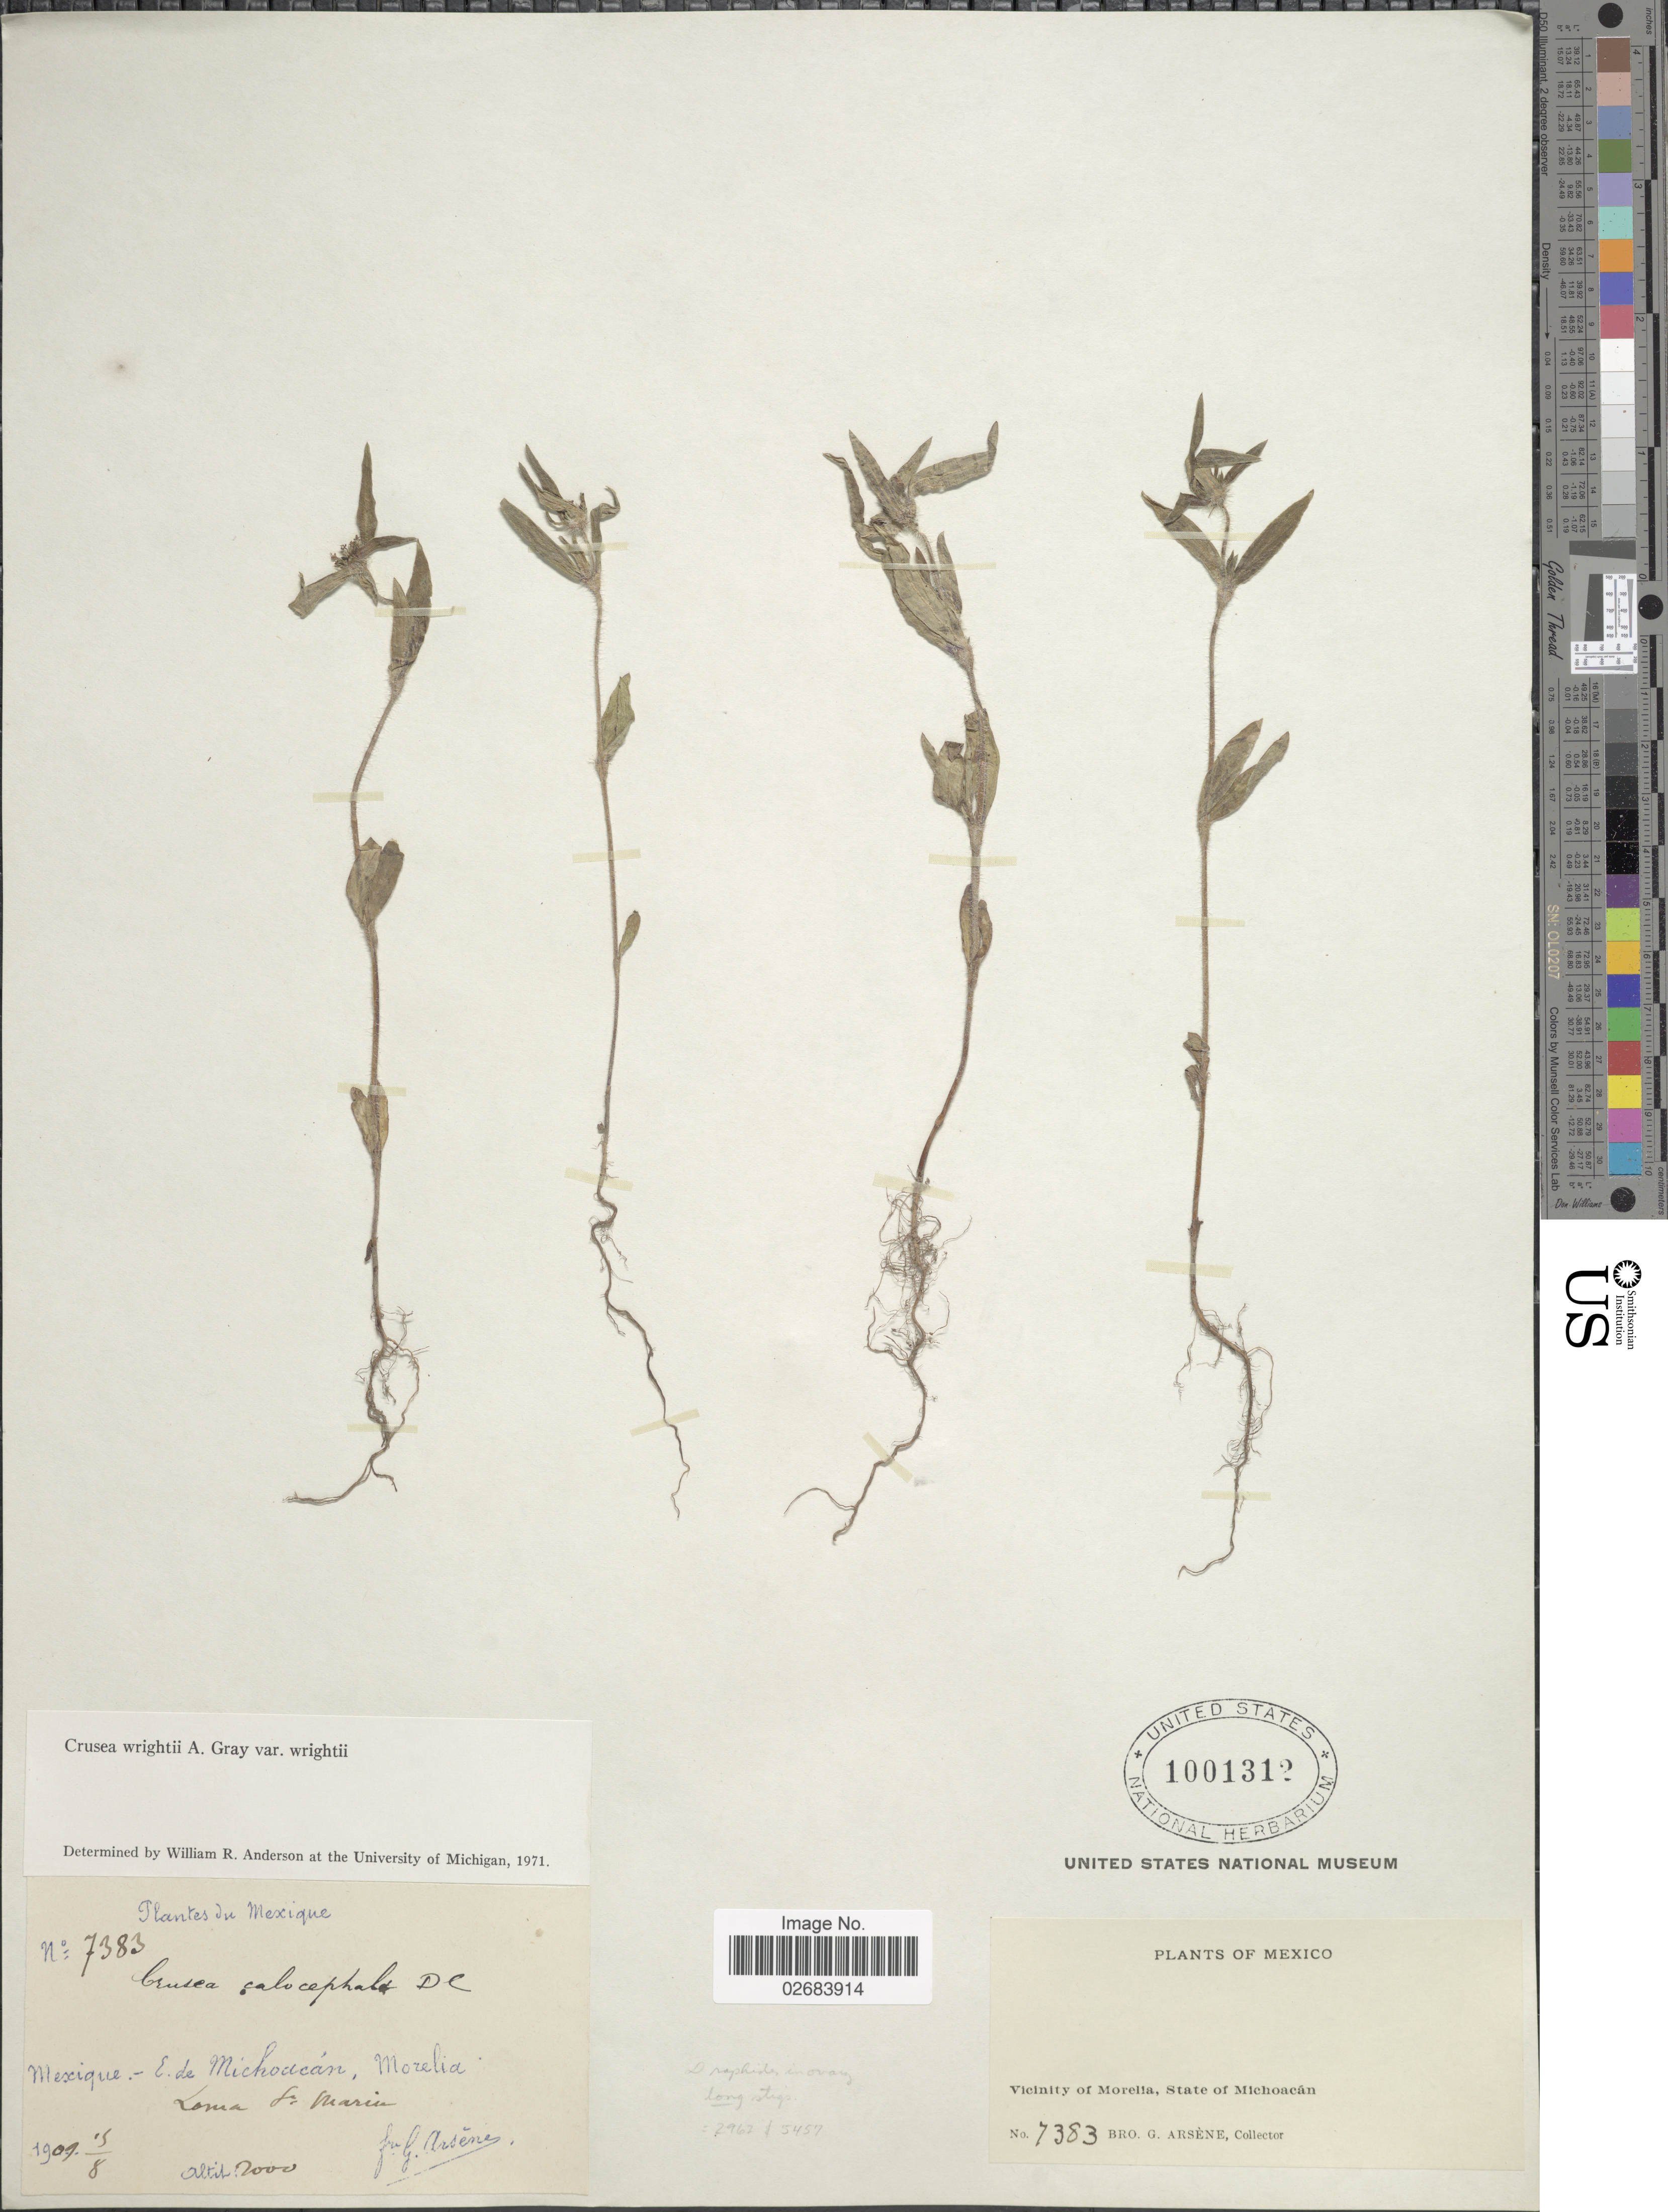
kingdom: Plantae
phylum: Tracheophyta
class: Magnoliopsida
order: Gentianales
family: Rubiaceae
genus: Crusea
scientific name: Crusea wrightii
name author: A. Gray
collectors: Bro. G. Arsène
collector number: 7383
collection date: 1909-08-19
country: Mexico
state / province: Michoacán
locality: Loma St. Maria [Lomas de Santa Maria]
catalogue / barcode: US 1001312